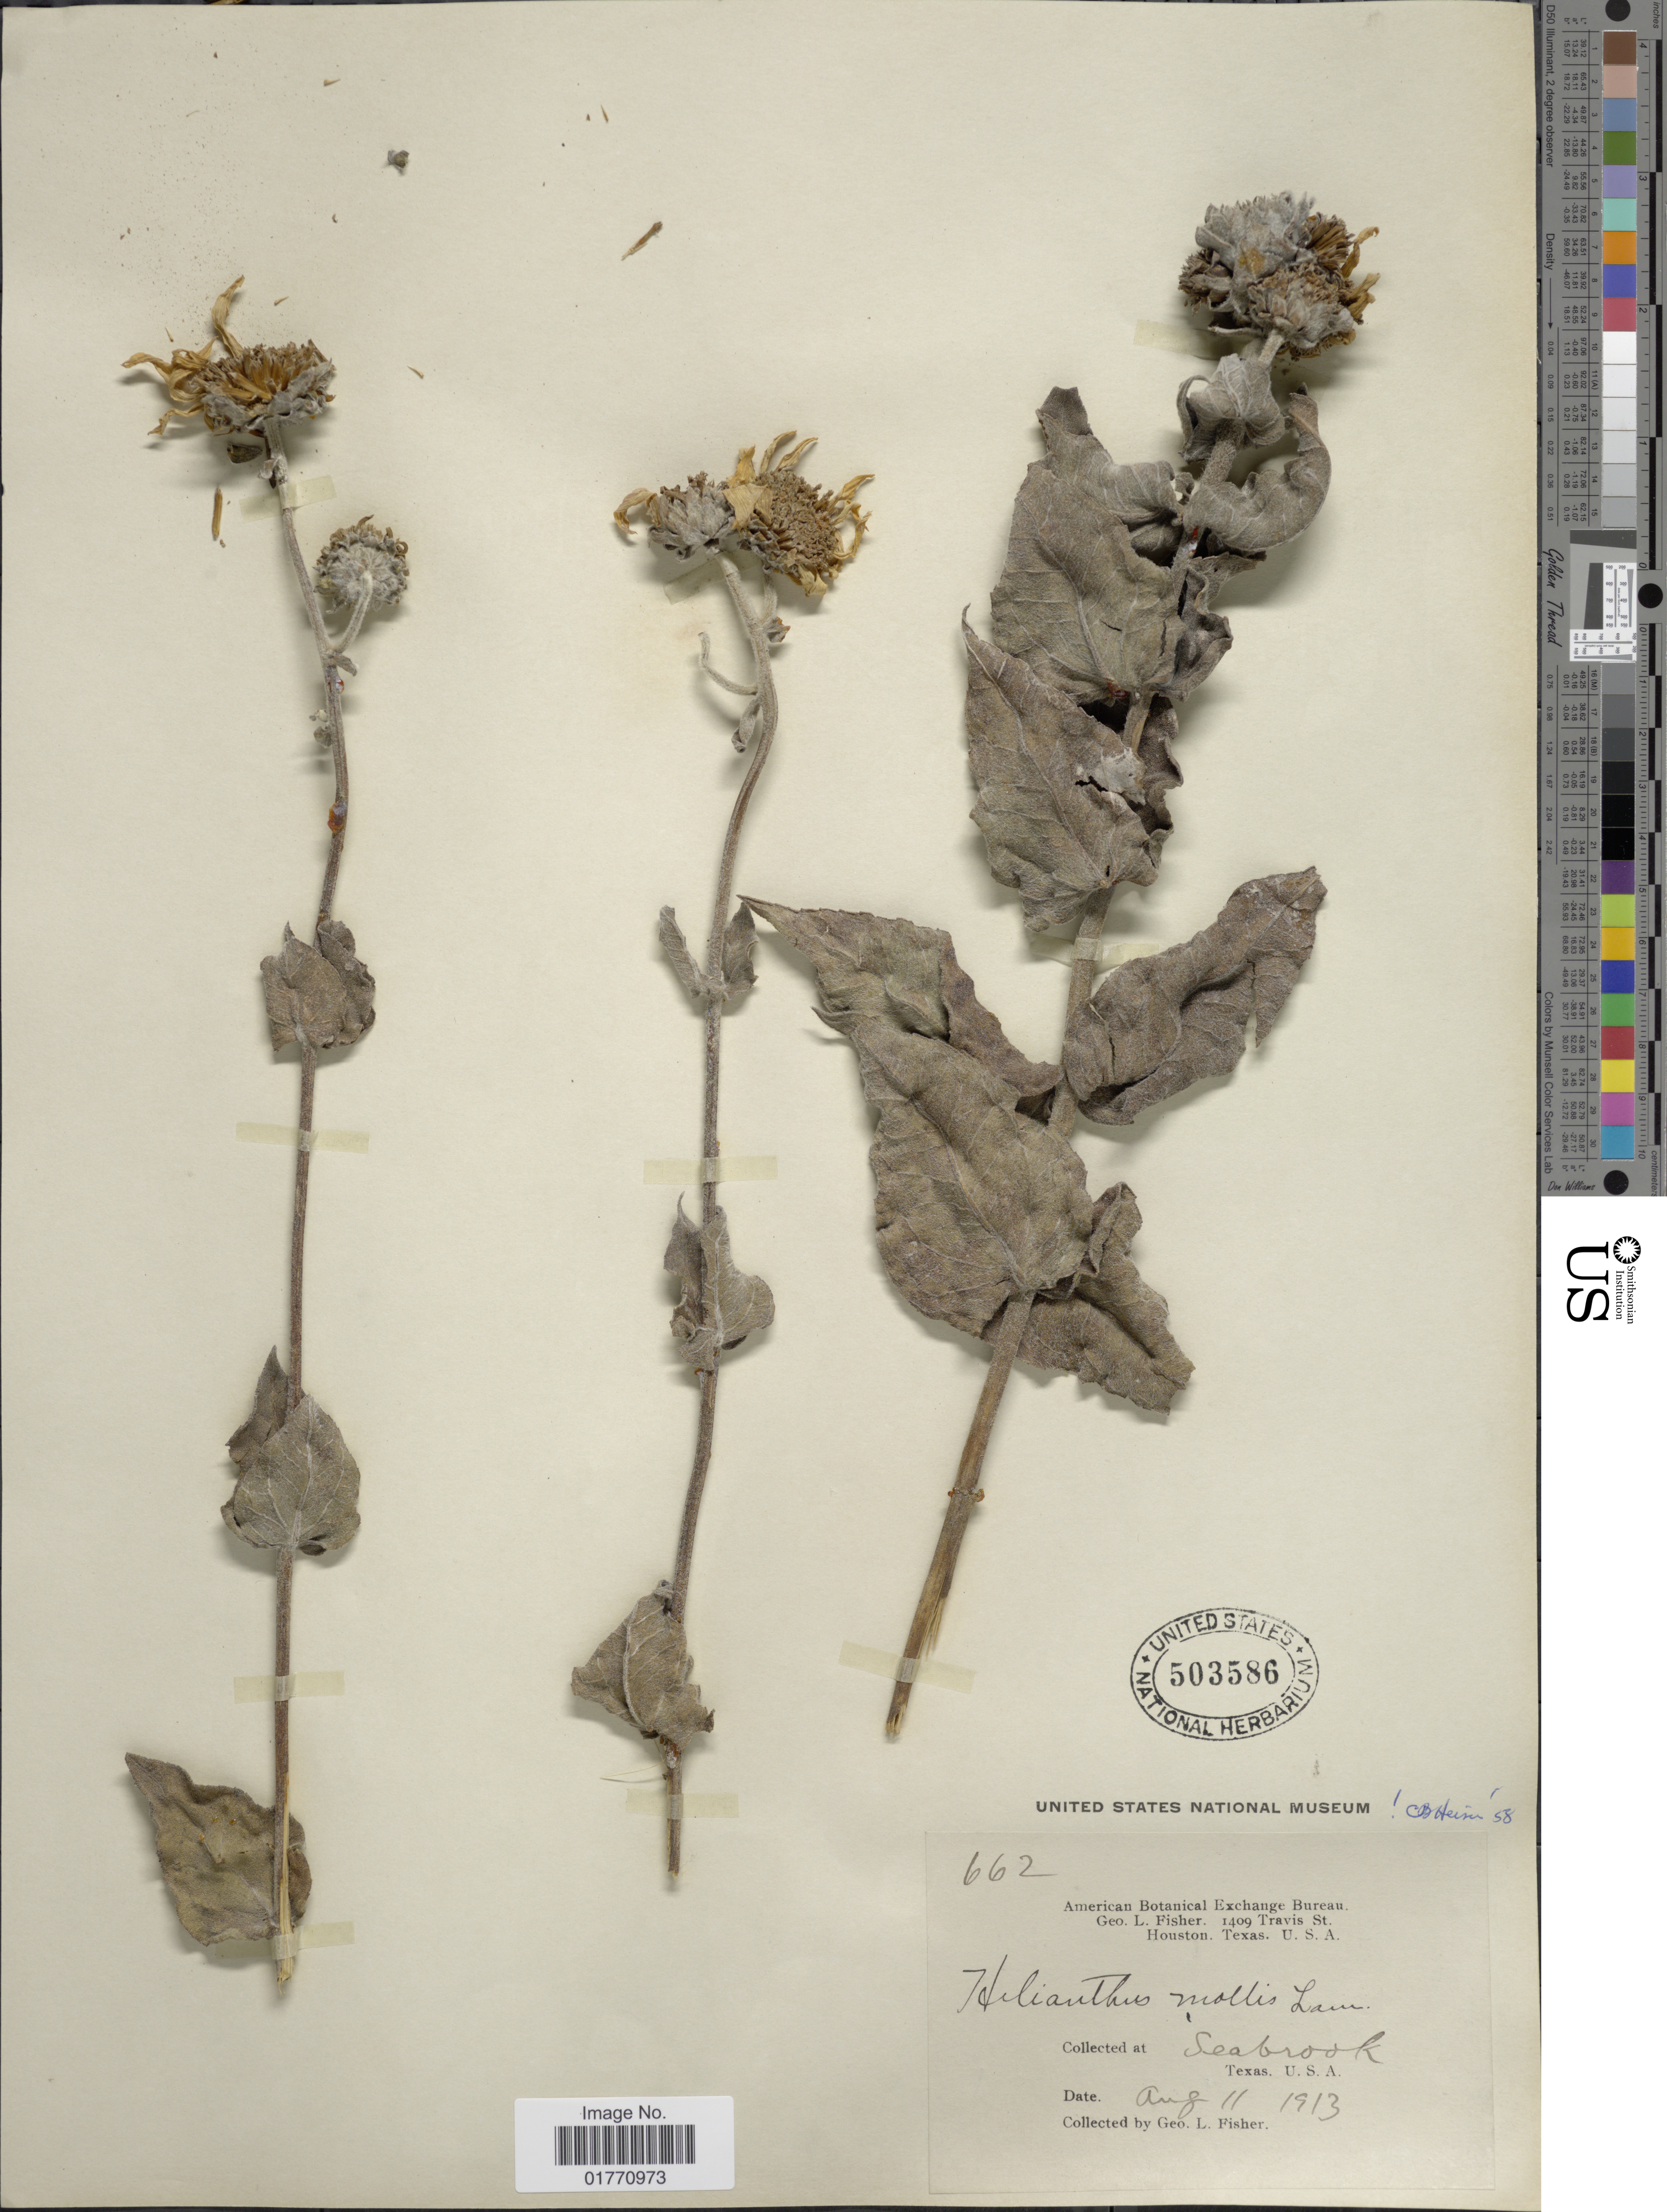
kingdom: Plantae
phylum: Tracheophyta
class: Magnoliopsida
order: Asterales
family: Asteraceae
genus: Helianthus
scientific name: Helianthus mollis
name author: Lam.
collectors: G. L. Fisher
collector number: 662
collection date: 1913-08-11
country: United States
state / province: Texas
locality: Seabrook.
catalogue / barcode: US 503586